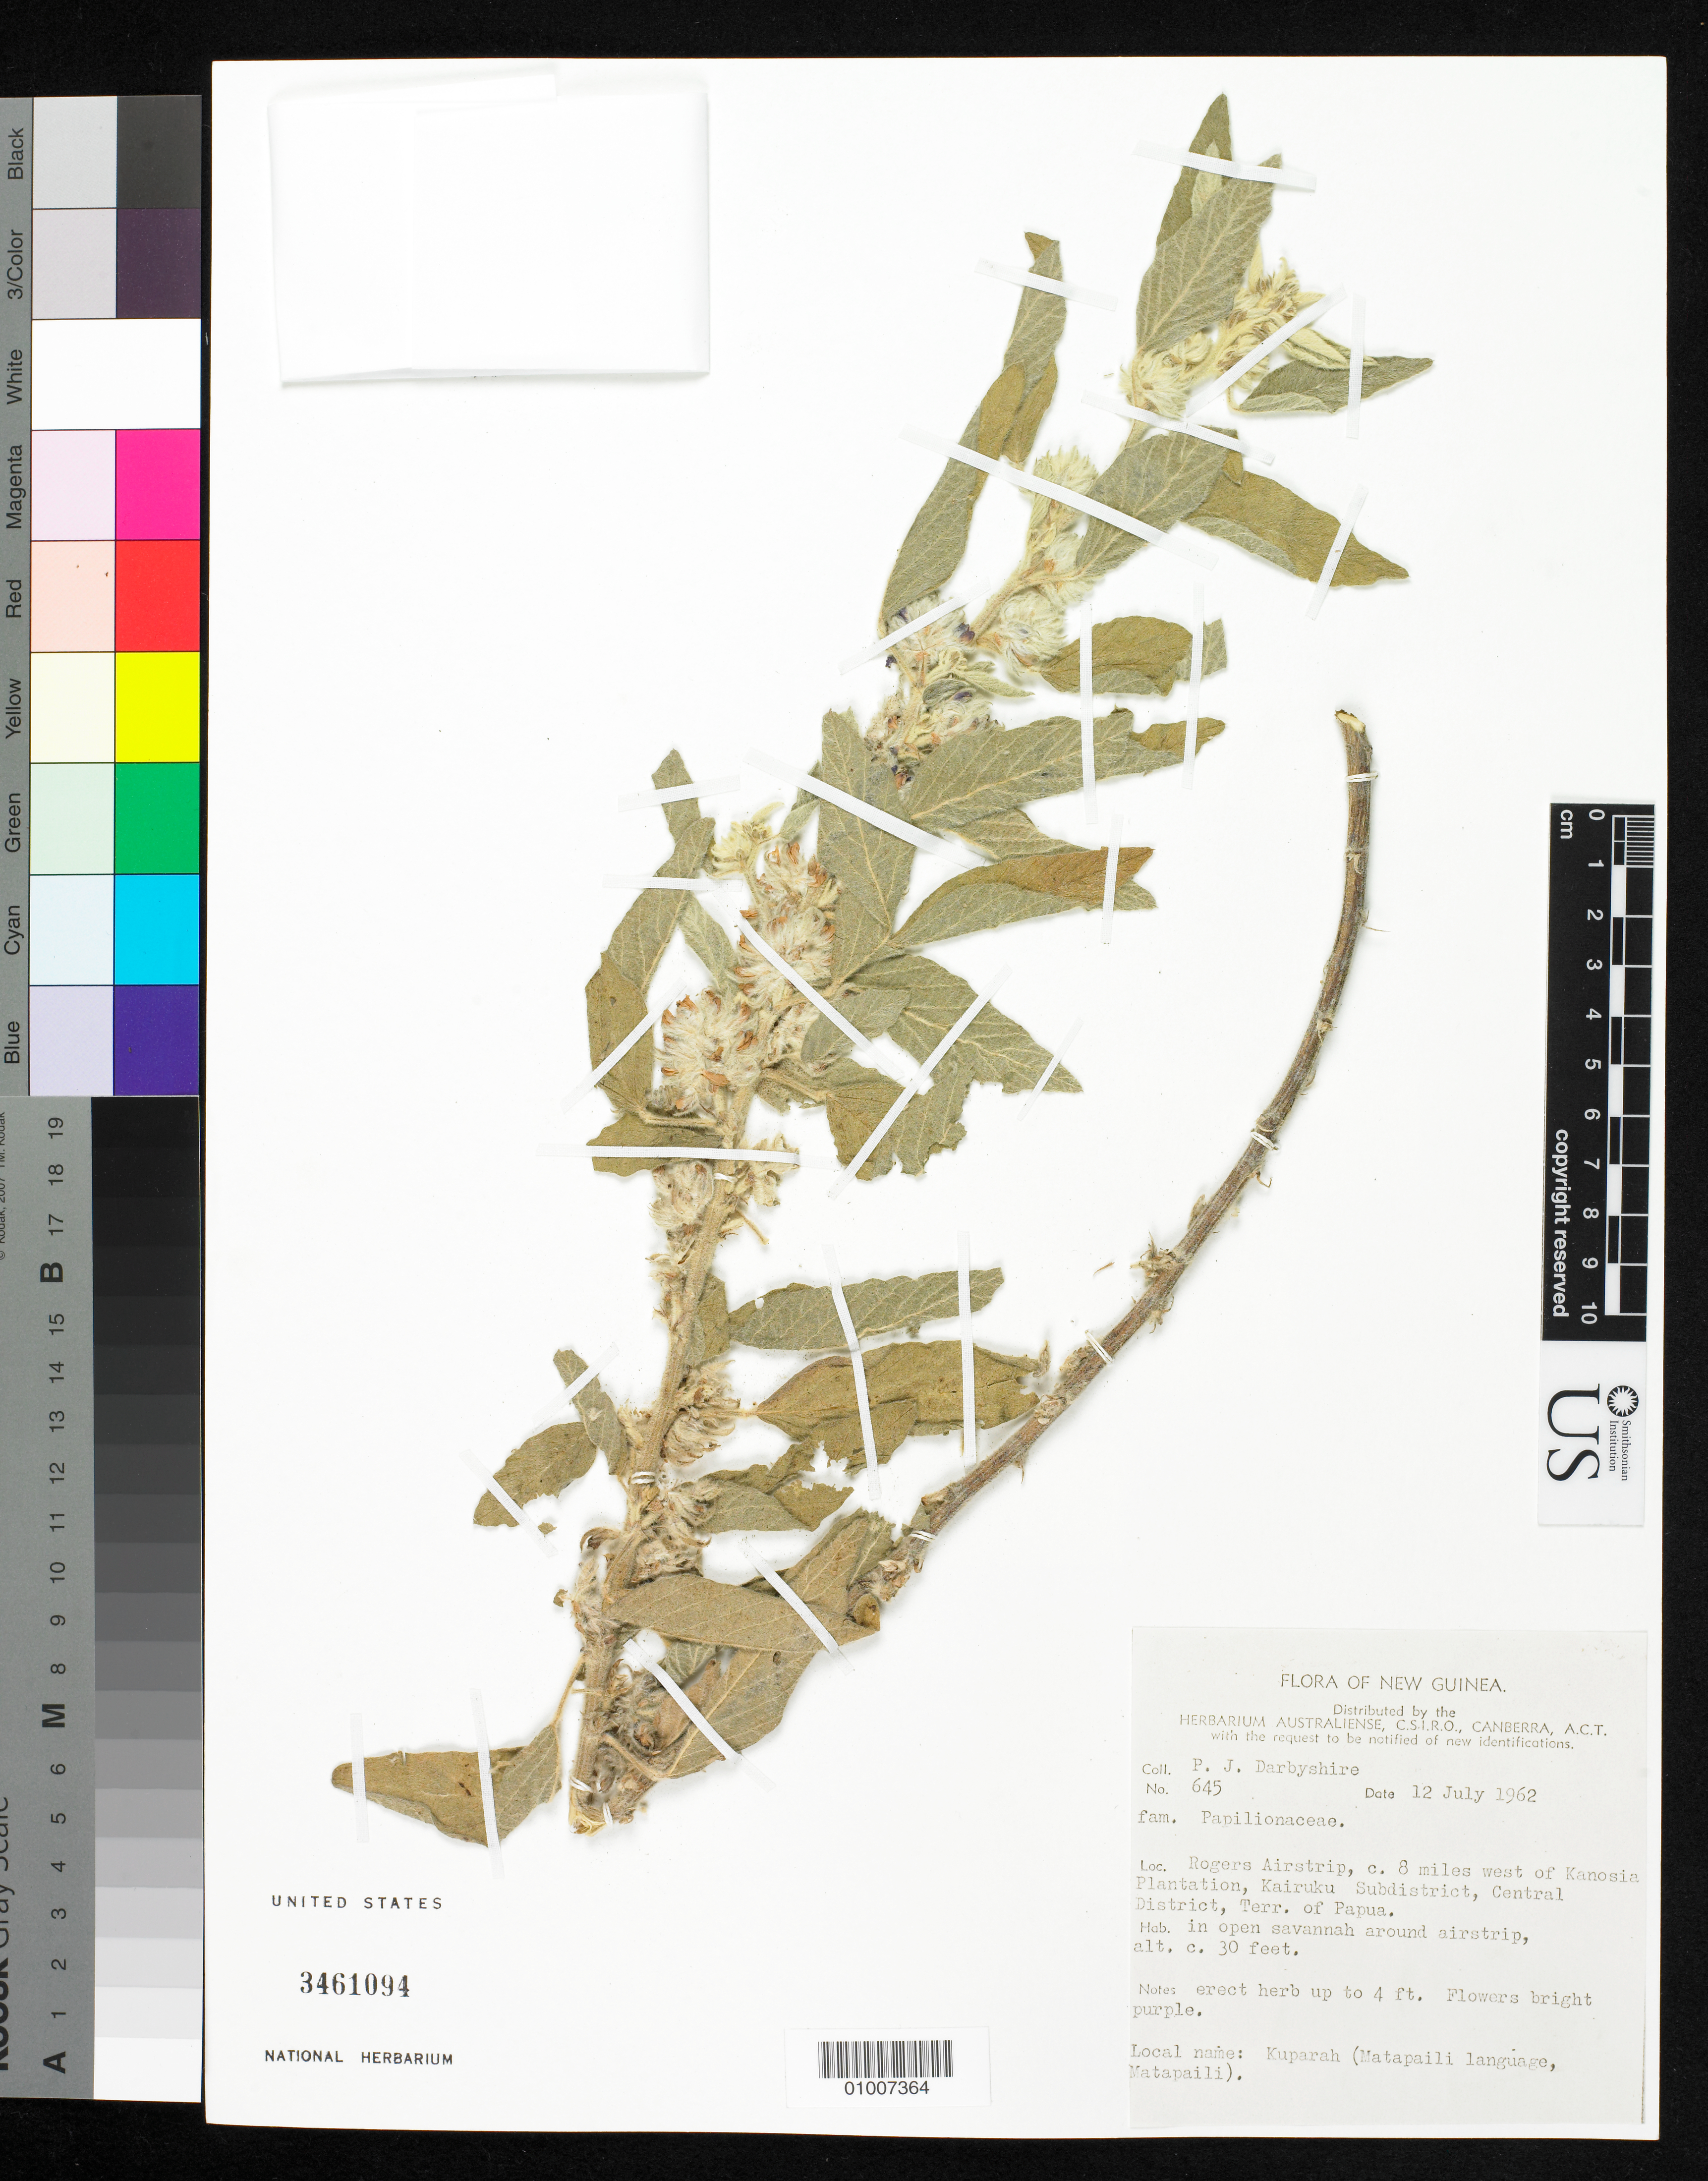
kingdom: Plantae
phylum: Tracheophyta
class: Magnoliopsida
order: Fabales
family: Fabaceae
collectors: P. Darbyshire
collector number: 645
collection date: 1962-07-12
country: Papua New Guinea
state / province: Central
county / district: Kairuku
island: New Guinea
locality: Rogers Airstrip, c. 8 miles W of Kanosia Plantation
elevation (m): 9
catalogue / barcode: US 3461094